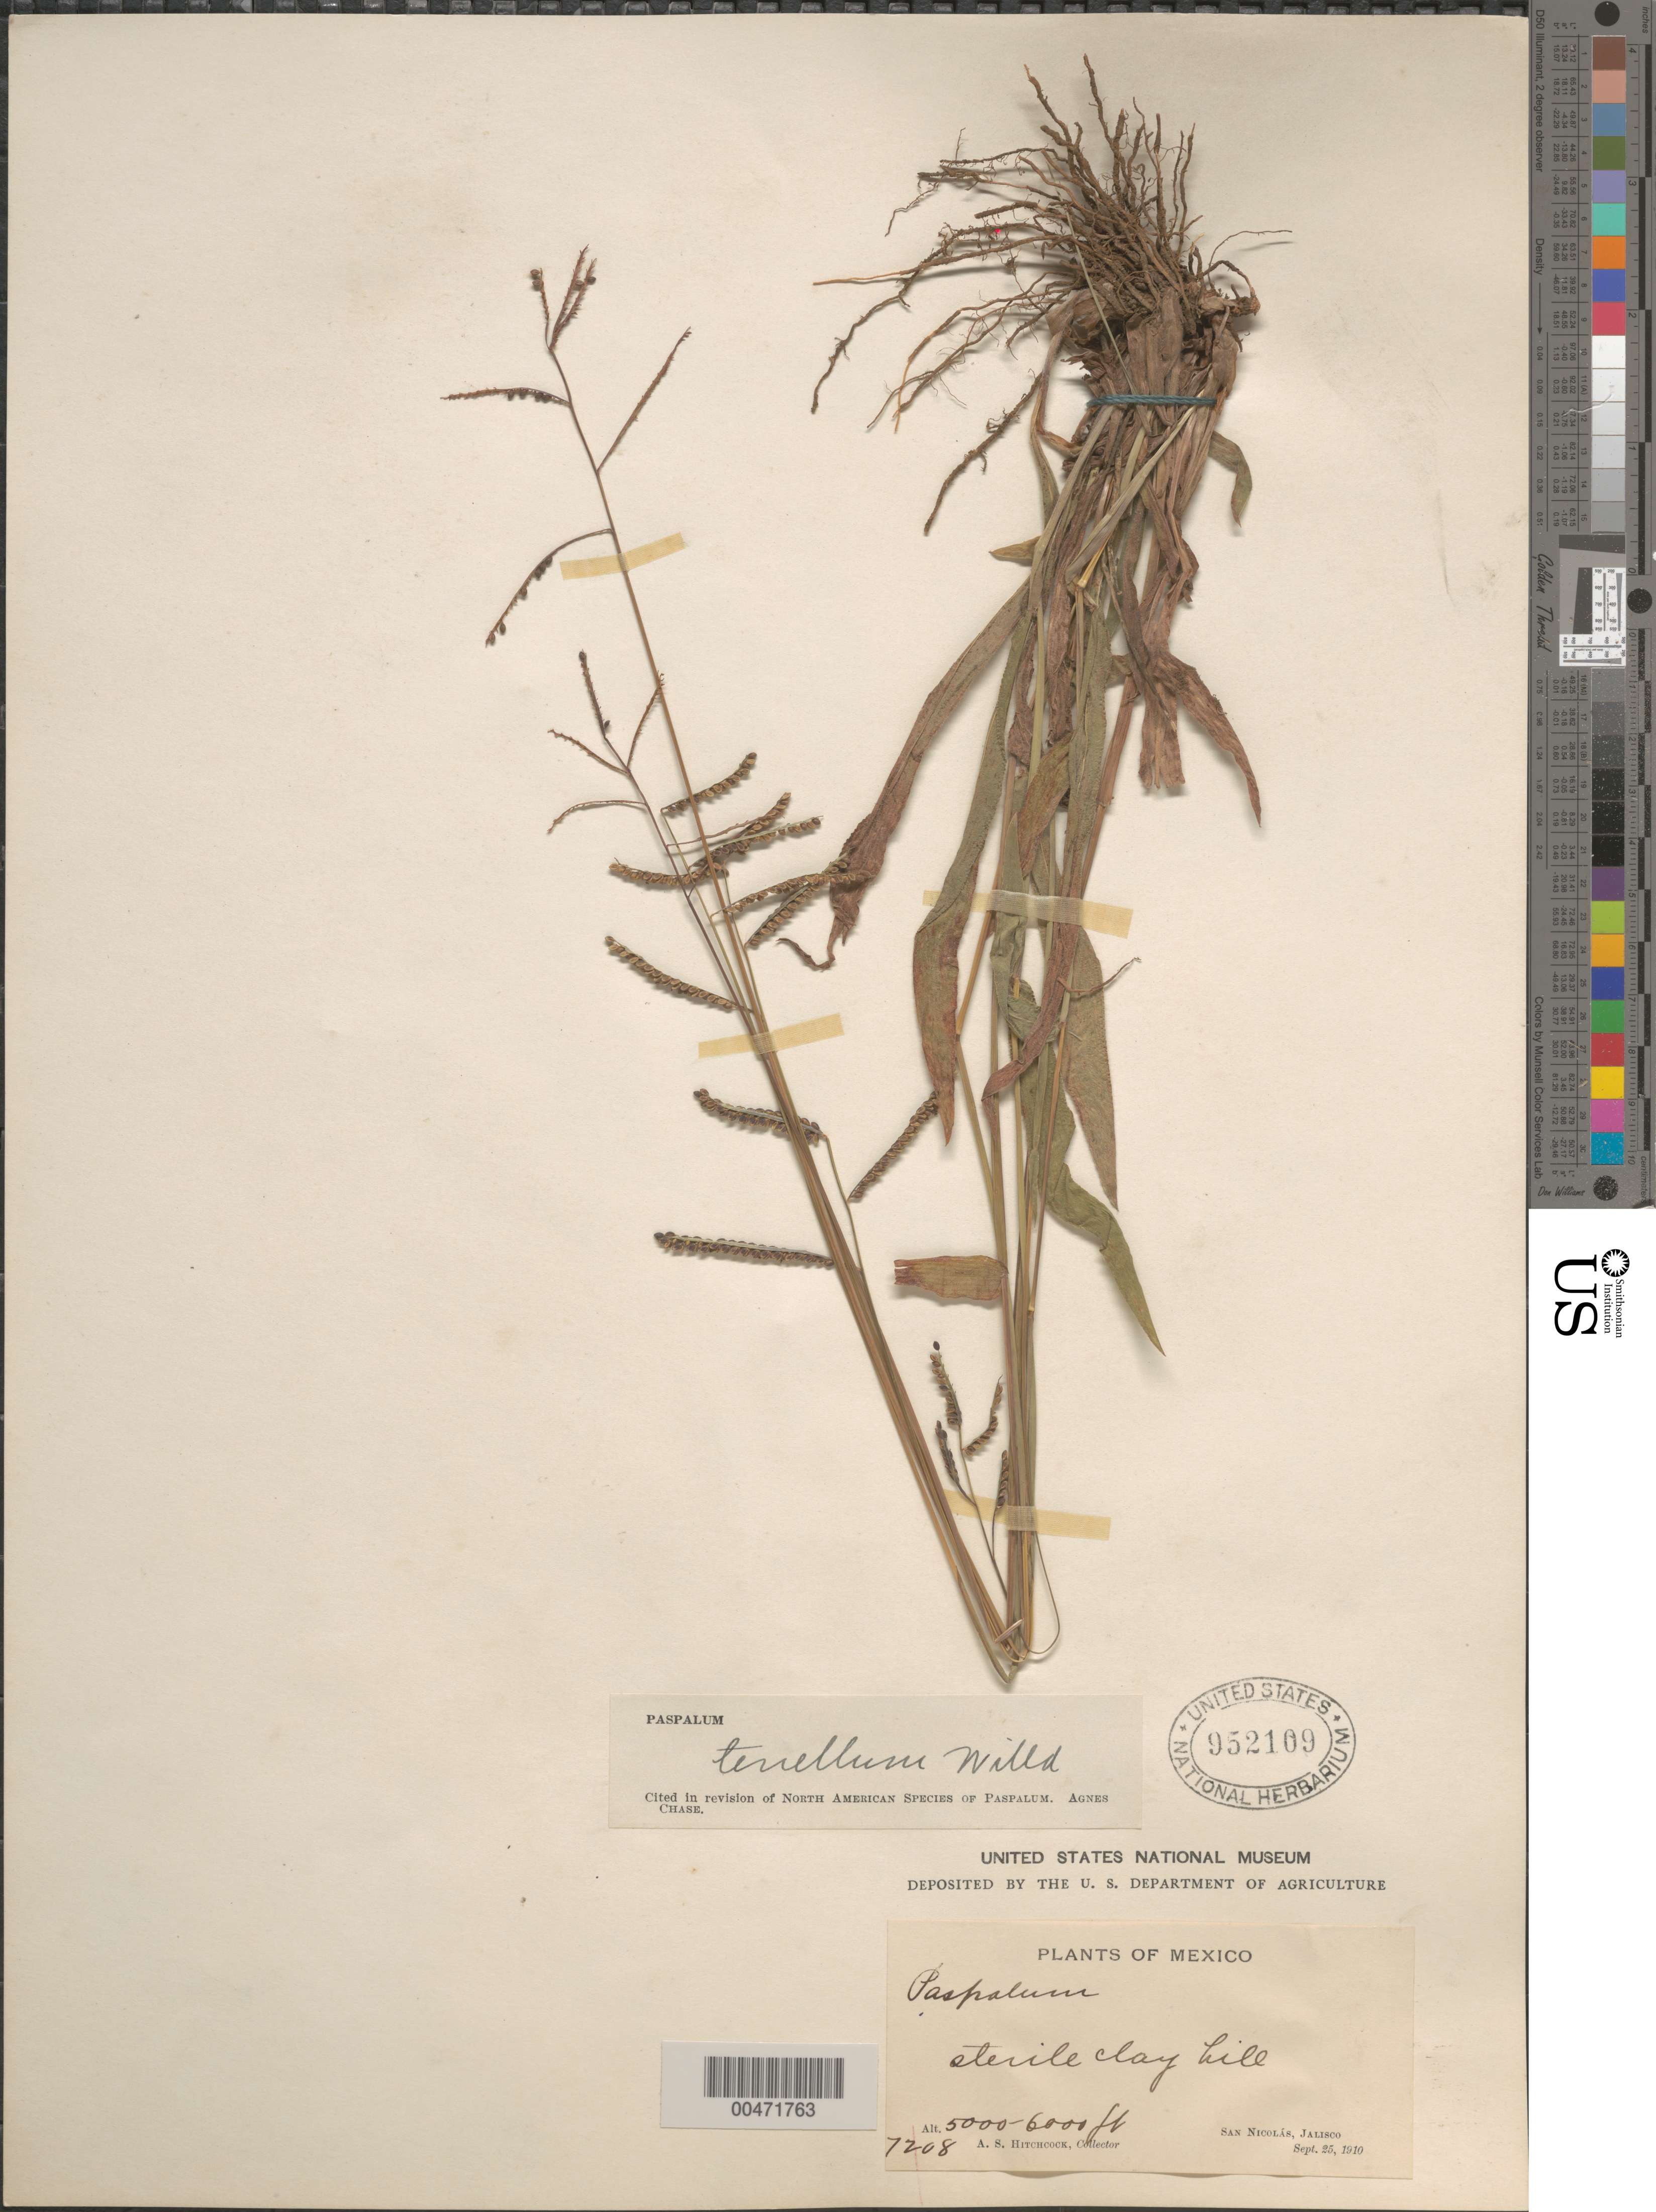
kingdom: Plantae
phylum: Tracheophyta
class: Liliopsida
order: Poales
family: Poaceae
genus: Paspalum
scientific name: Paspalum tenellum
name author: Willd.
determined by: Chase, [M.] Agnes, (US)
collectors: A. S. Hitchcock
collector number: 7208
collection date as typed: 25 Sep 1910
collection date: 1910-09-25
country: Mexico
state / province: Jalisco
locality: San Nicolás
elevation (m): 1524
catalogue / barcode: US 952109